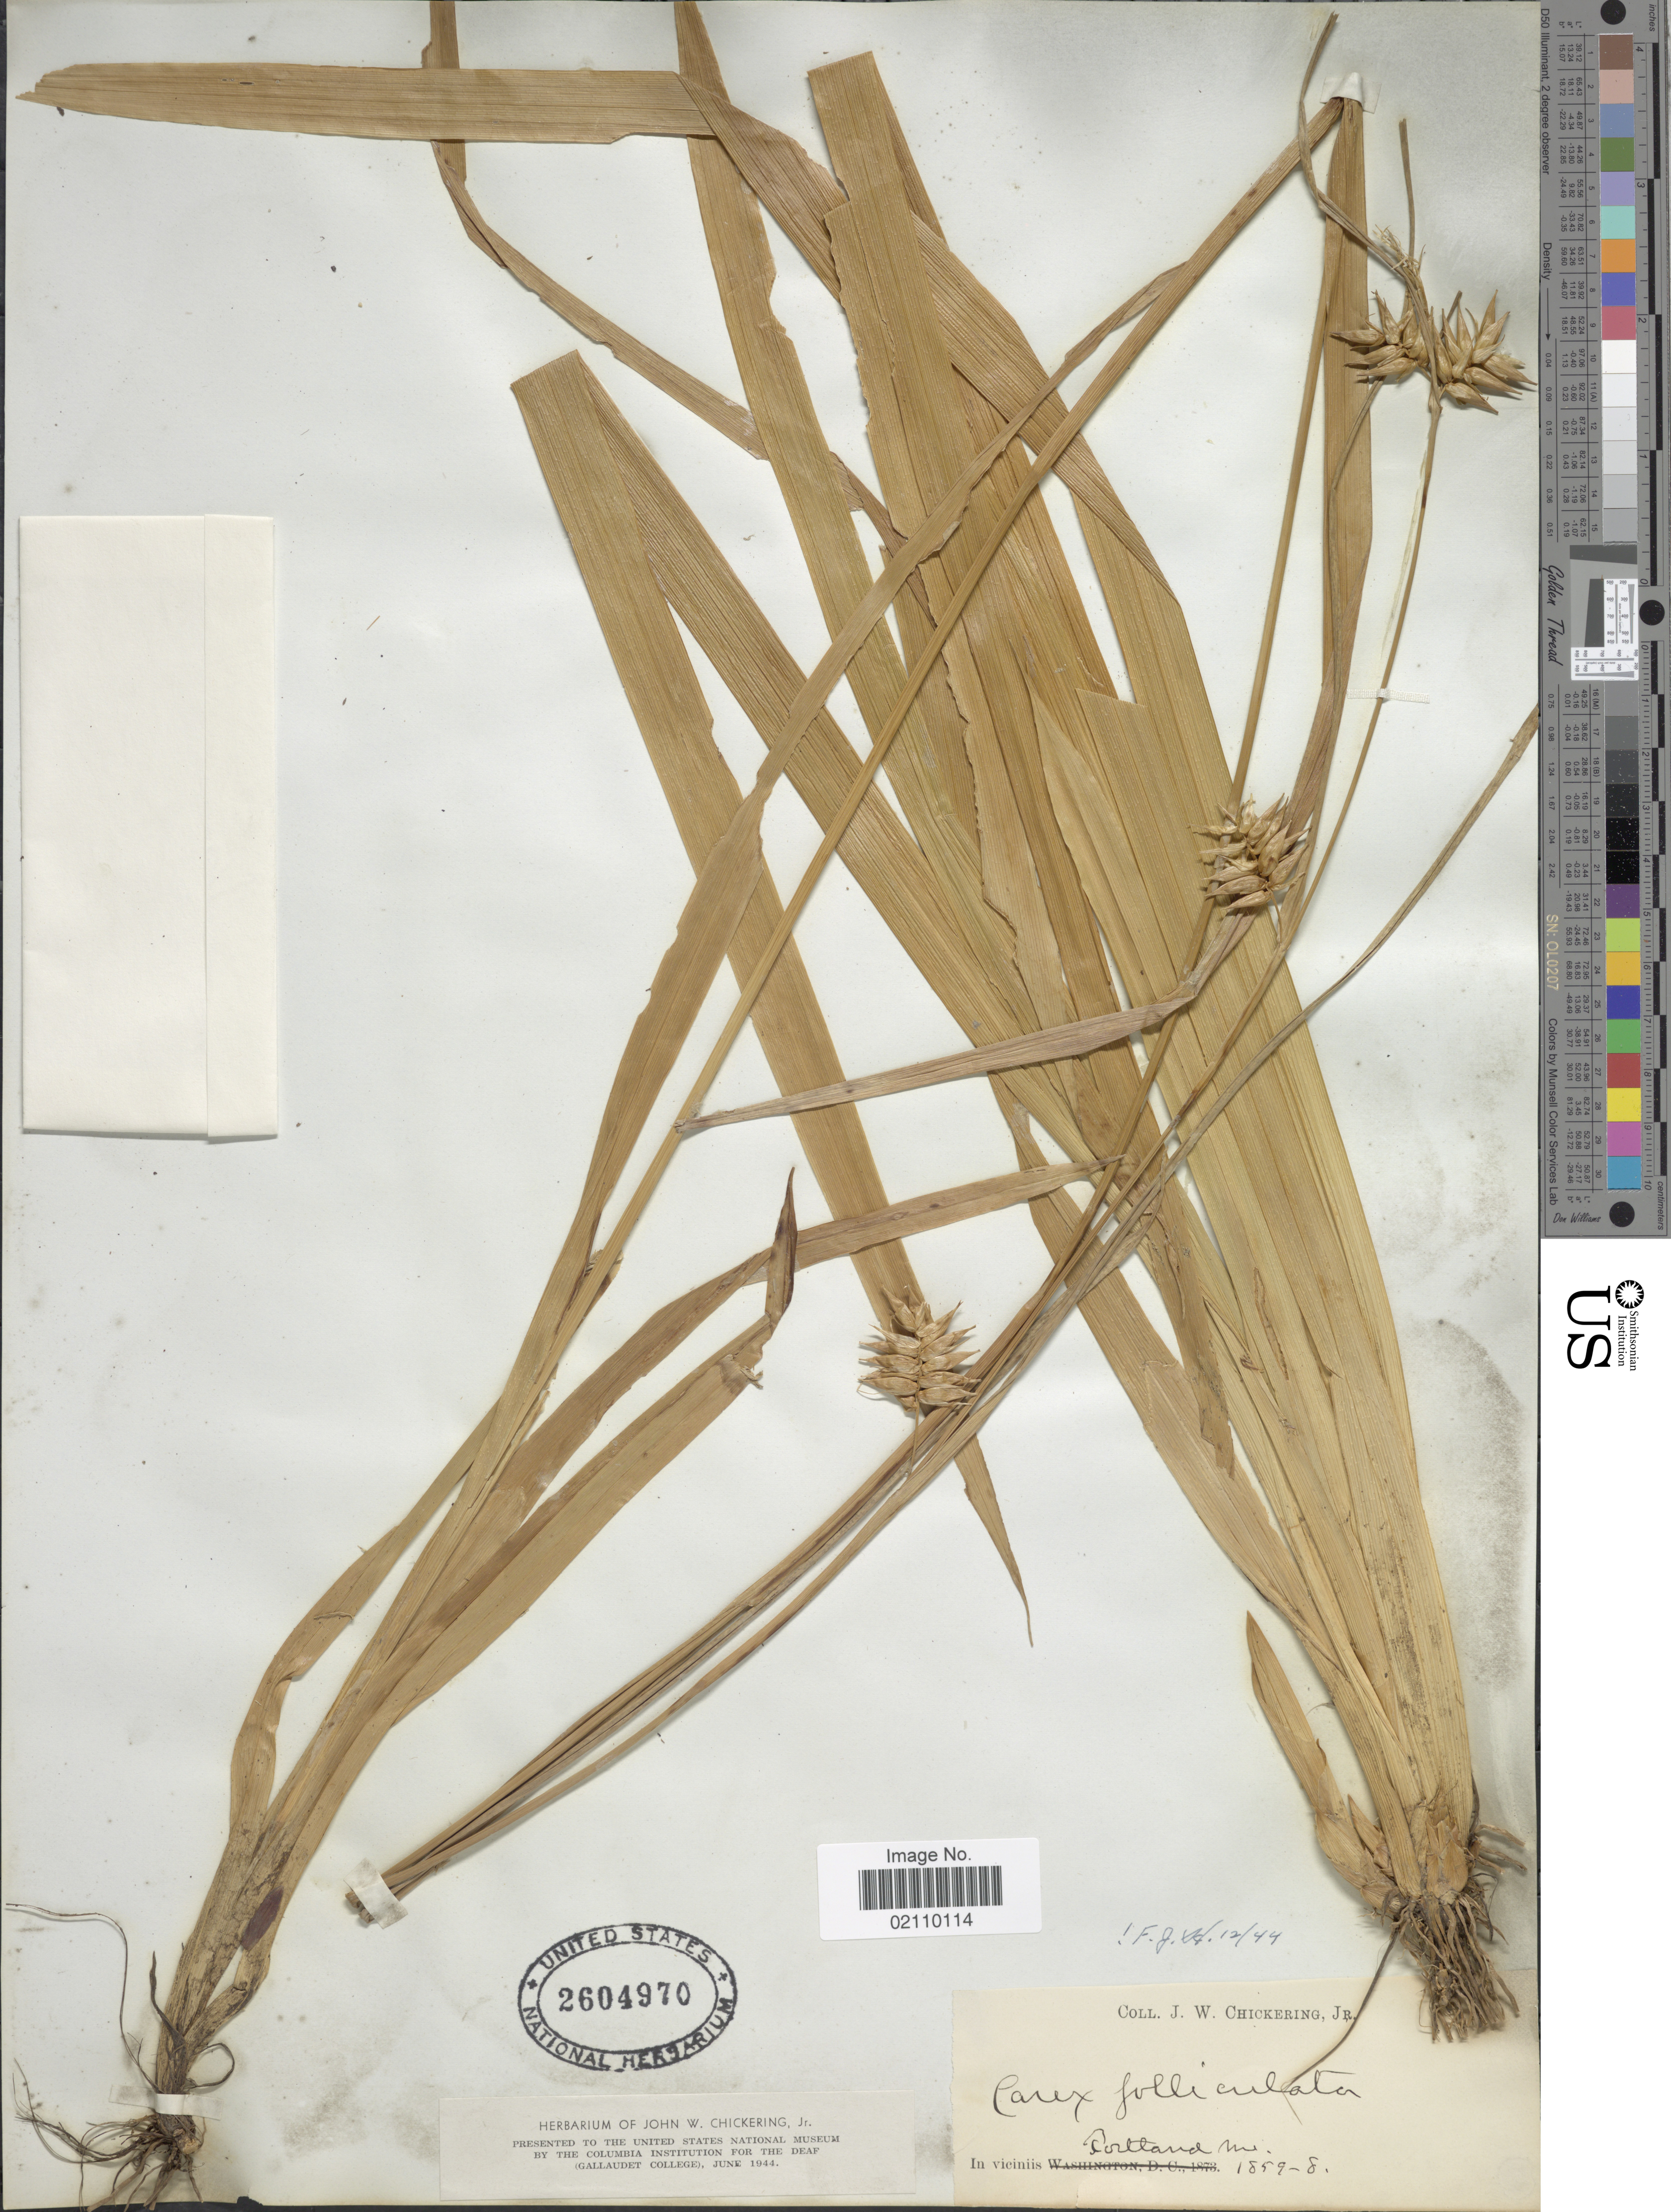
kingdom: Plantae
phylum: Tracheophyta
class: Liliopsida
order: Poales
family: Cyperaceae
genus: Carex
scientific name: Carex folliculata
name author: L.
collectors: J. W. Chickering Jr.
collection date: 1859-08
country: United States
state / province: Maine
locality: In viciniis Portland Me.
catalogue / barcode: US 2604970